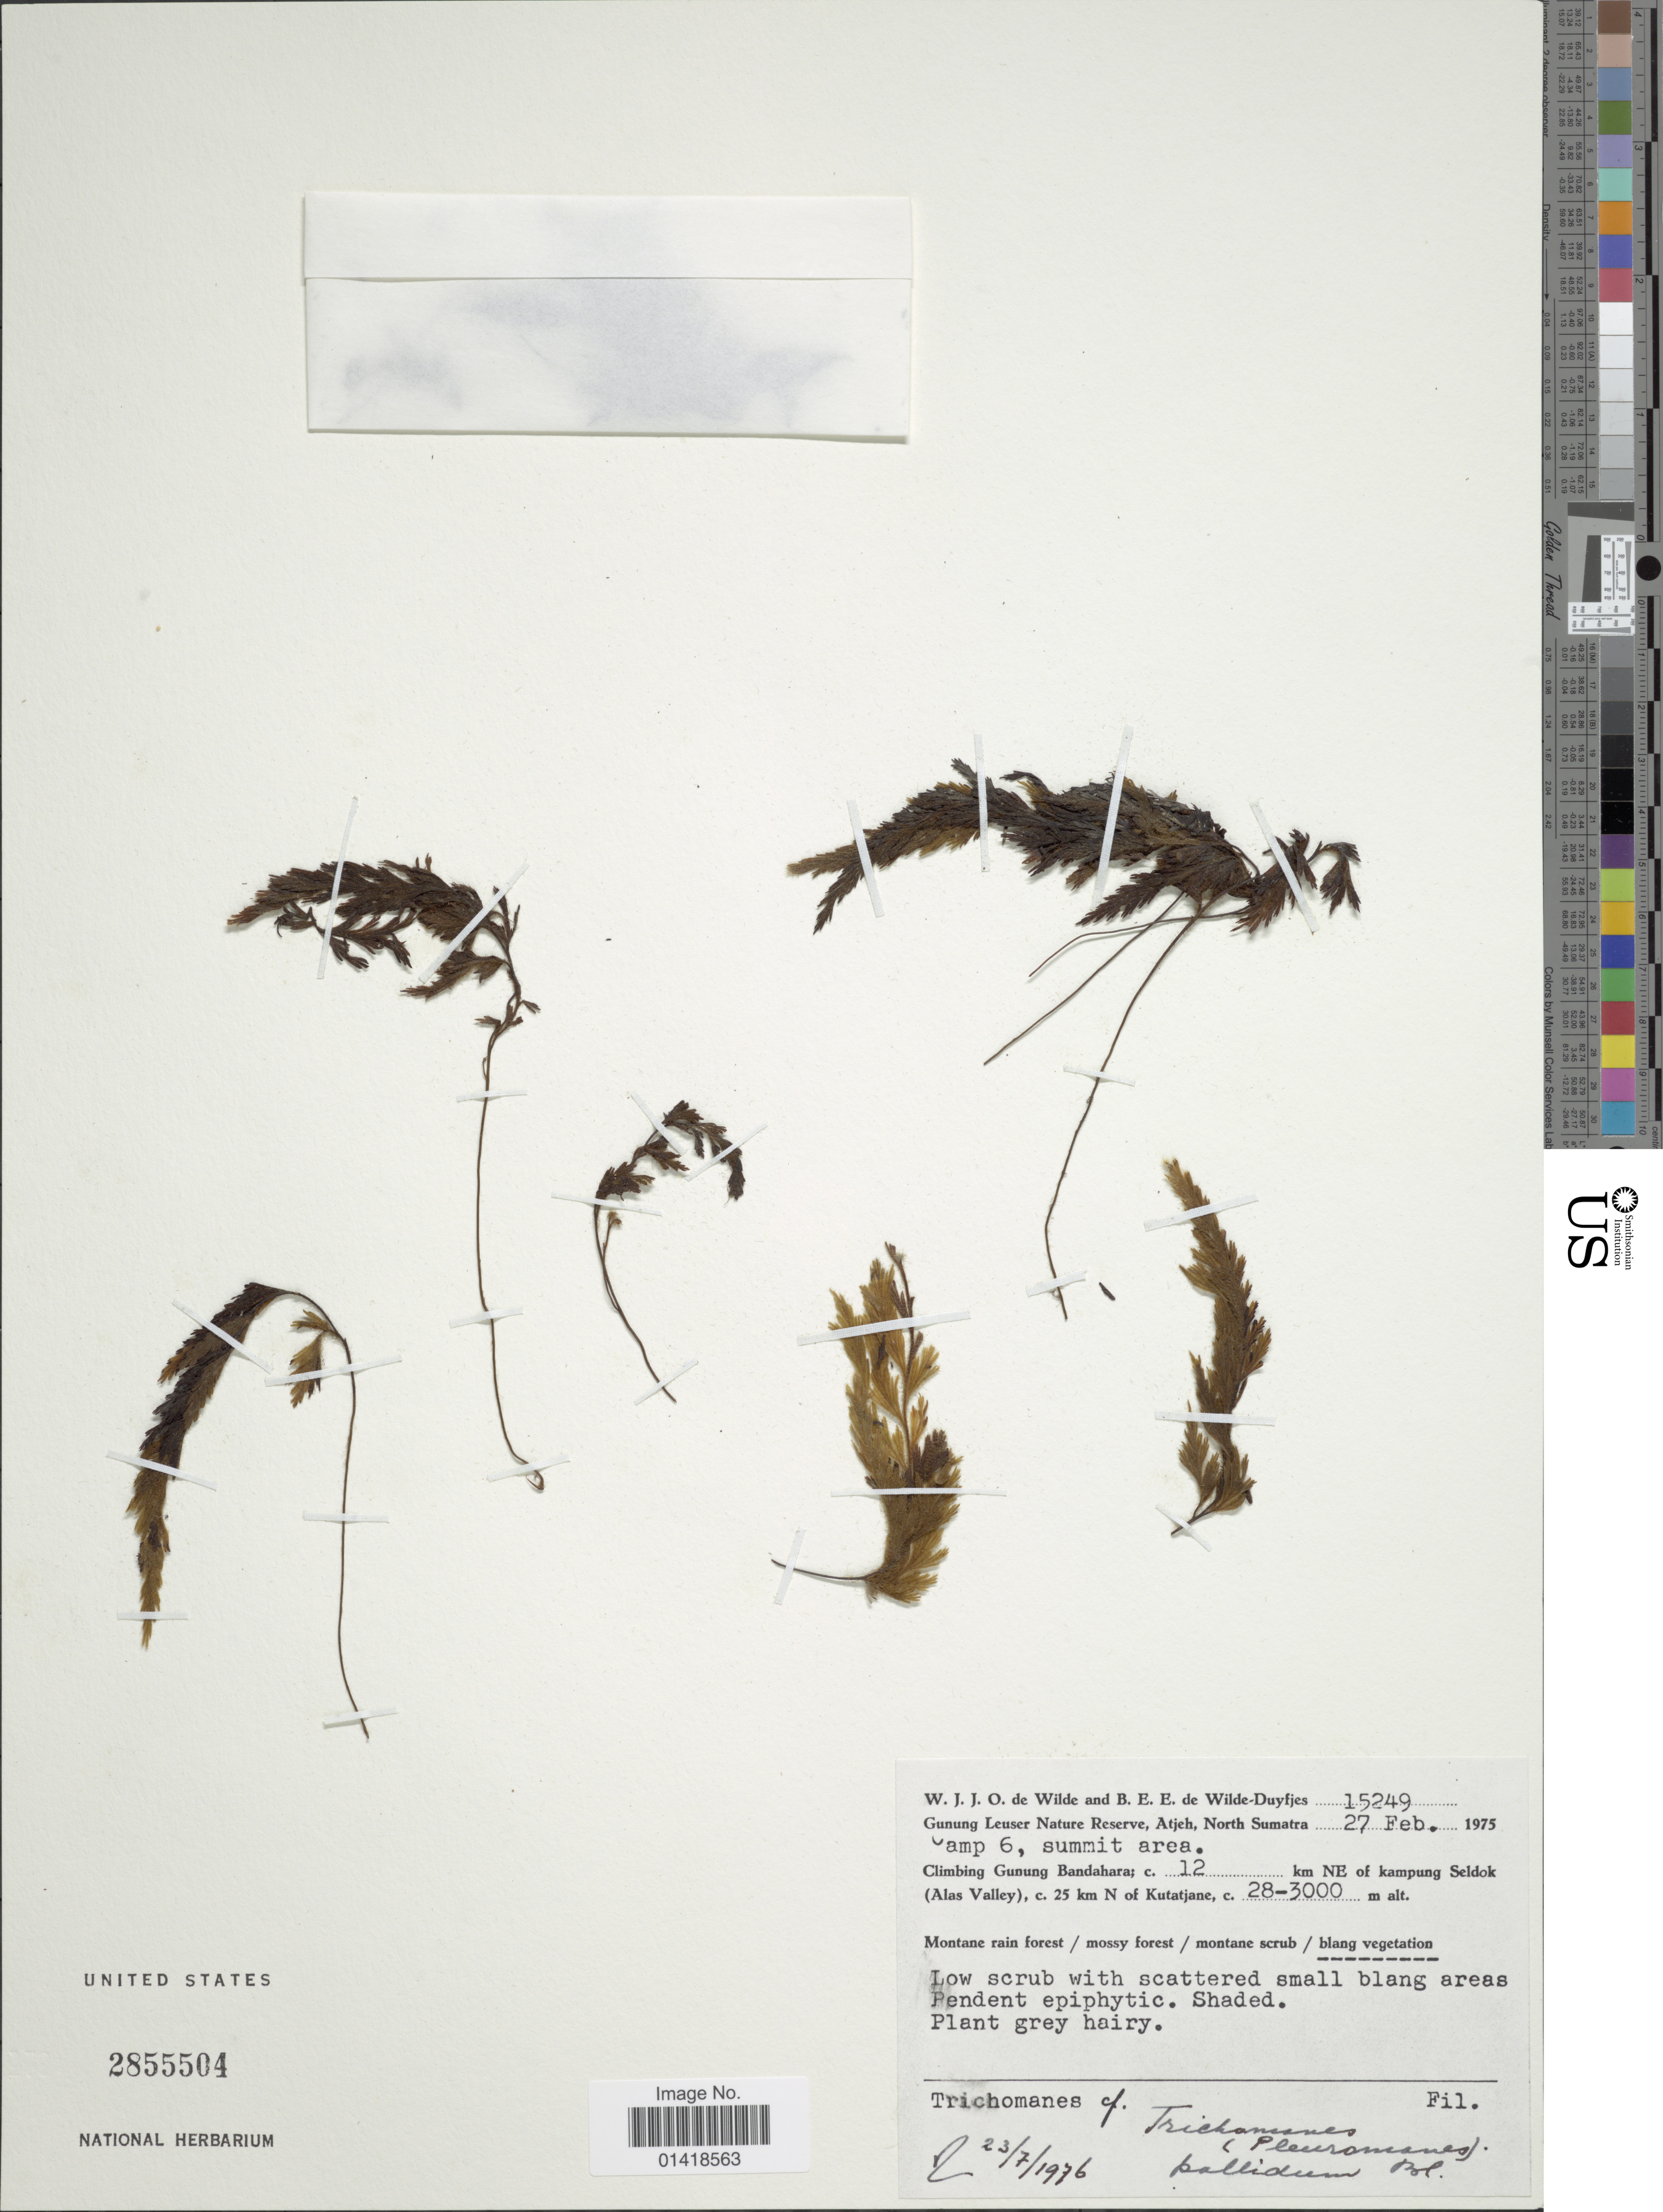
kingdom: Plantae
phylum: Tracheophyta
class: Polypodiopsida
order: Hymenophyllales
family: Hymenophyllaceae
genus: Hymenophyllum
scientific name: Hymenophyllum pallidum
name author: (Blume) Ebihara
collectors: W. J. de Wilde & B. E. de Wilde-Duyfjes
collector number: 15249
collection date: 1975-02-27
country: Indonesia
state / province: Sumatra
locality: Gunung Leuser Reserve. Atjeh, North Sumatra. Camp 6, summit area. Climbing Gunung Bandahara; 12 km NE of Kampung Seldok (Alas Valley), 25 km N of Kutatjane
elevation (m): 28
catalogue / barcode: US 2855504